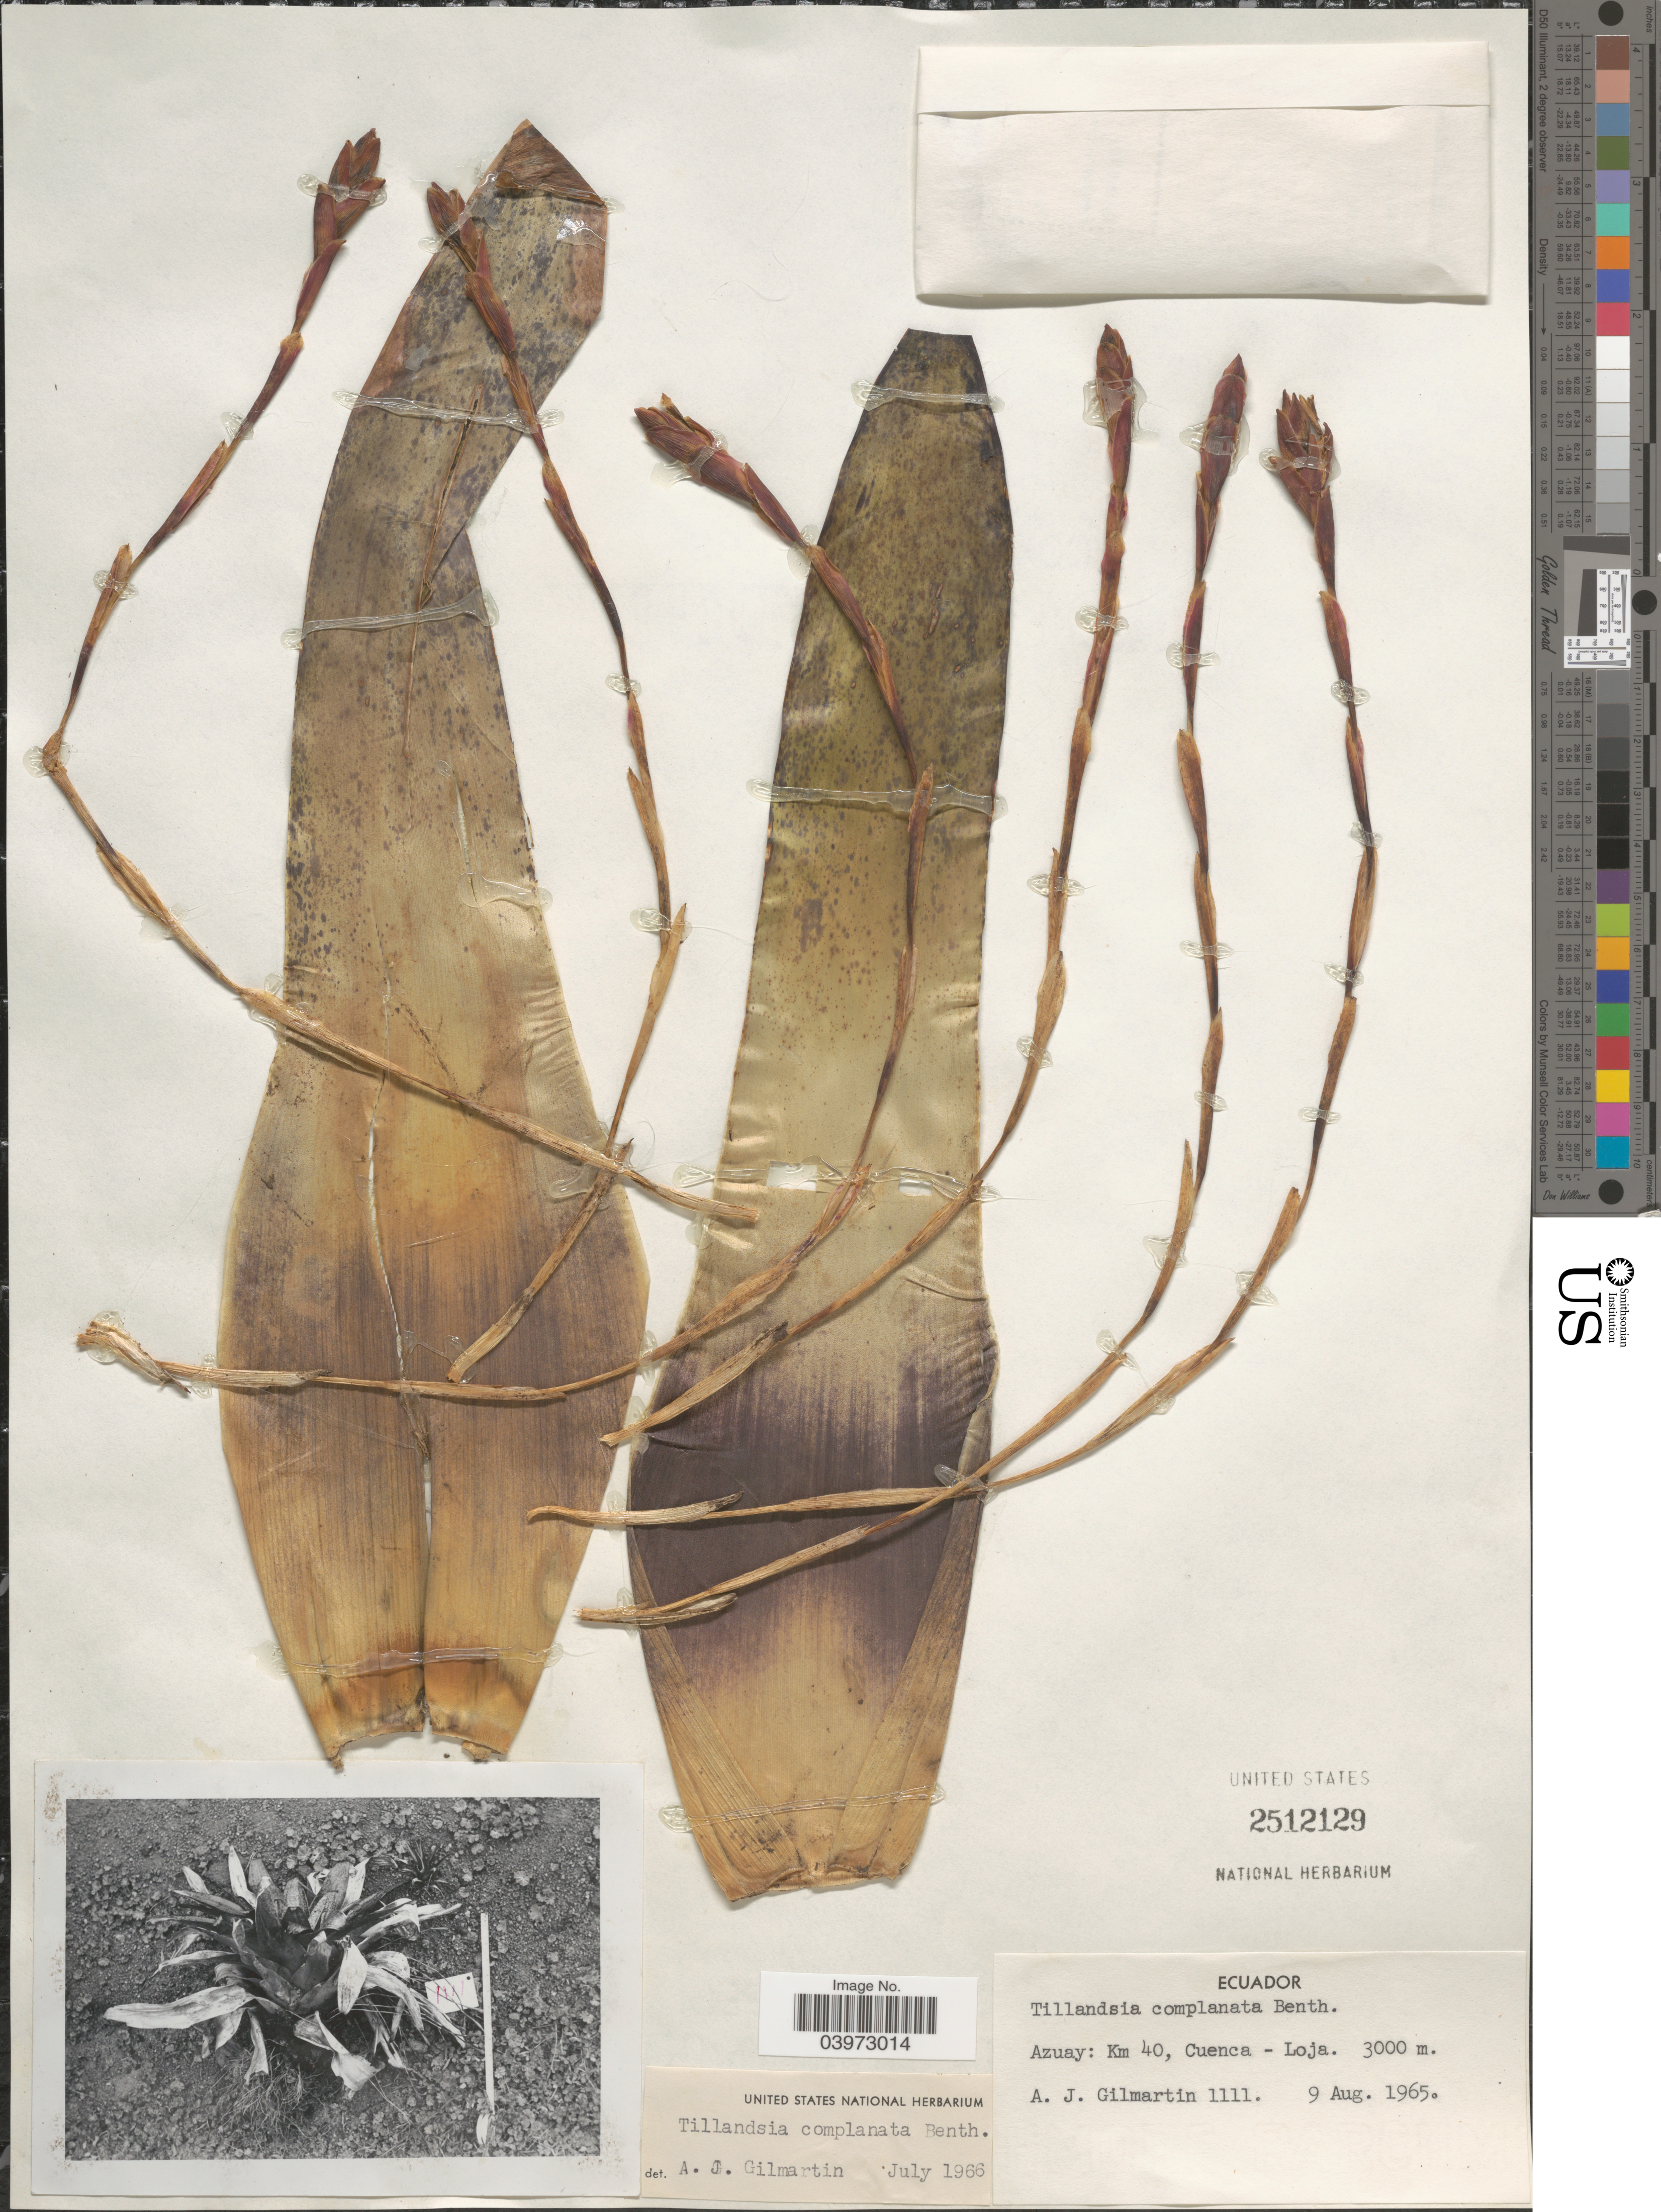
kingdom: Plantae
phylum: Tracheophyta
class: Liliopsida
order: Poales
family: Bromeliaceae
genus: Tillandsia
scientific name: Tillandsia complanata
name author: Benth.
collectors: A. J. Gilmartin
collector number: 1111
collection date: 1965-08-09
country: Ecuador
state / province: Azuay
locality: Km 40, Cuenca - Loja.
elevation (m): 3000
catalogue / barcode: US 2512129